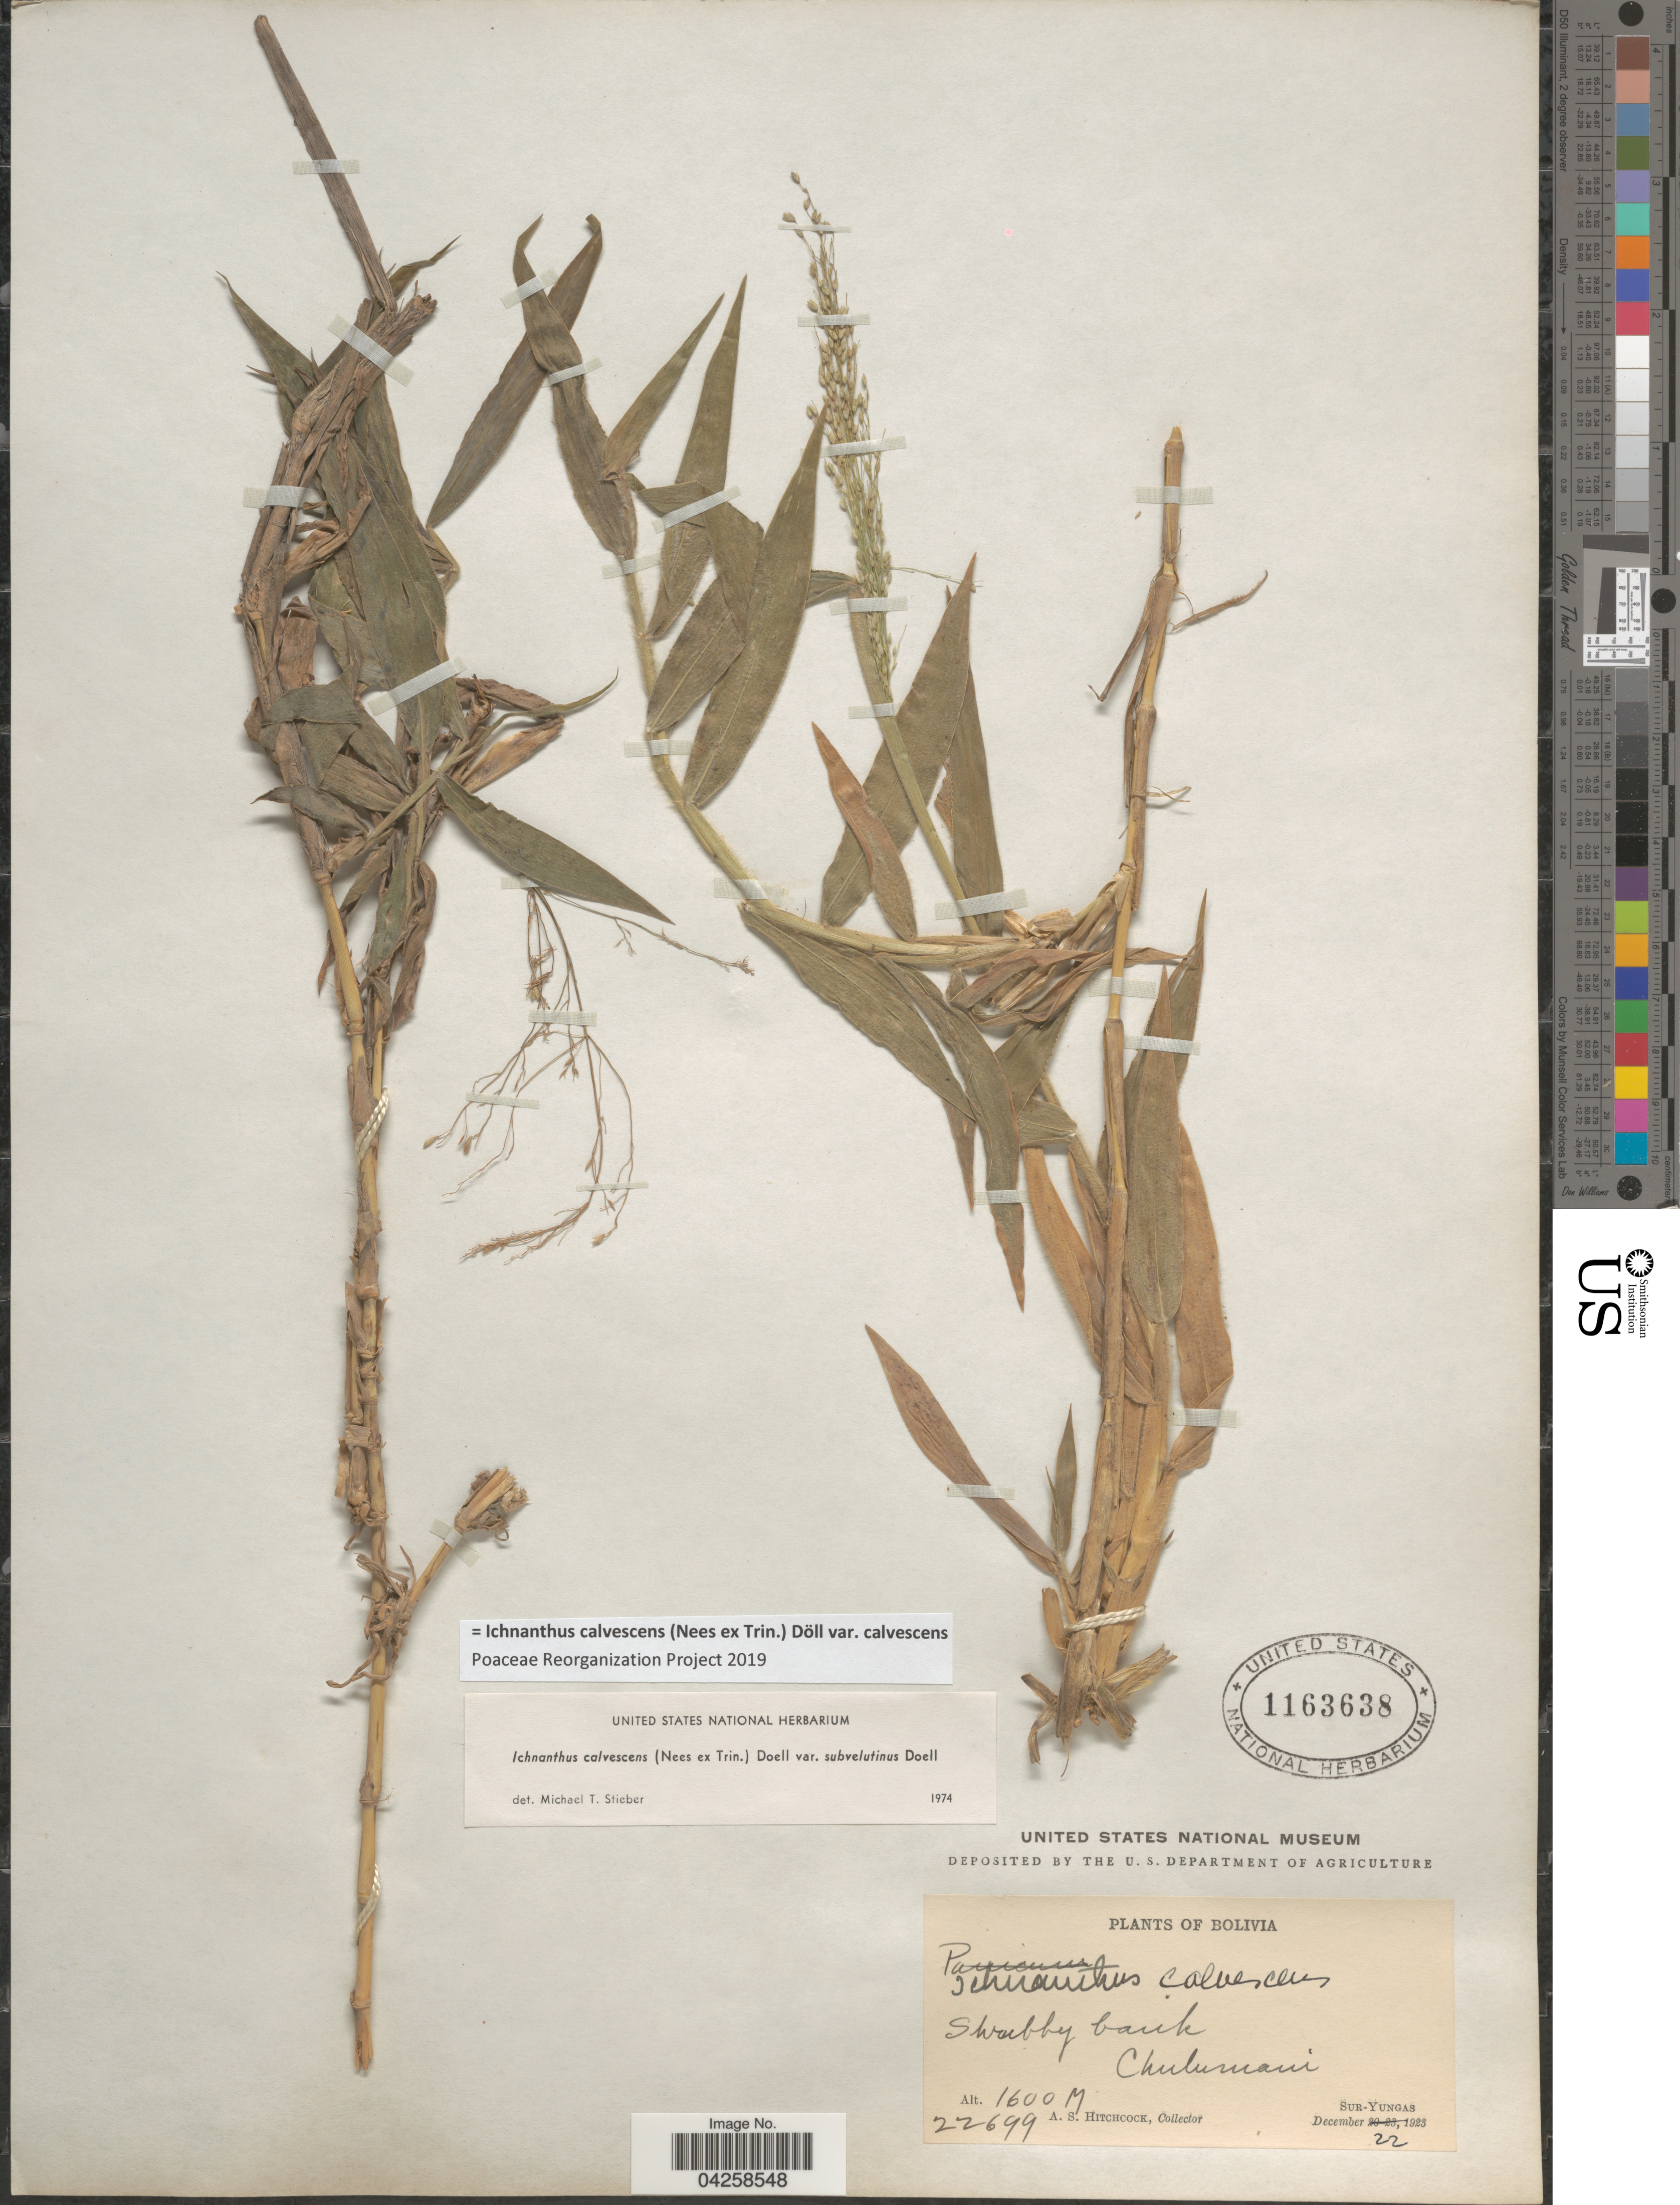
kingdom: Plantae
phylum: Tracheophyta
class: Liliopsida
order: Poales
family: Poaceae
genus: Ichnanthus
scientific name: Ichnanthus calvescens var. calvescens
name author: (Nees ex Trin.) Döll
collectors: A. S. Hitchcock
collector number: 22699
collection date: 1923-12-22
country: Bolivia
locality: Shrubby bank Chulumani. Sur-Yungas.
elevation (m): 1600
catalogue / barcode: US 1163638